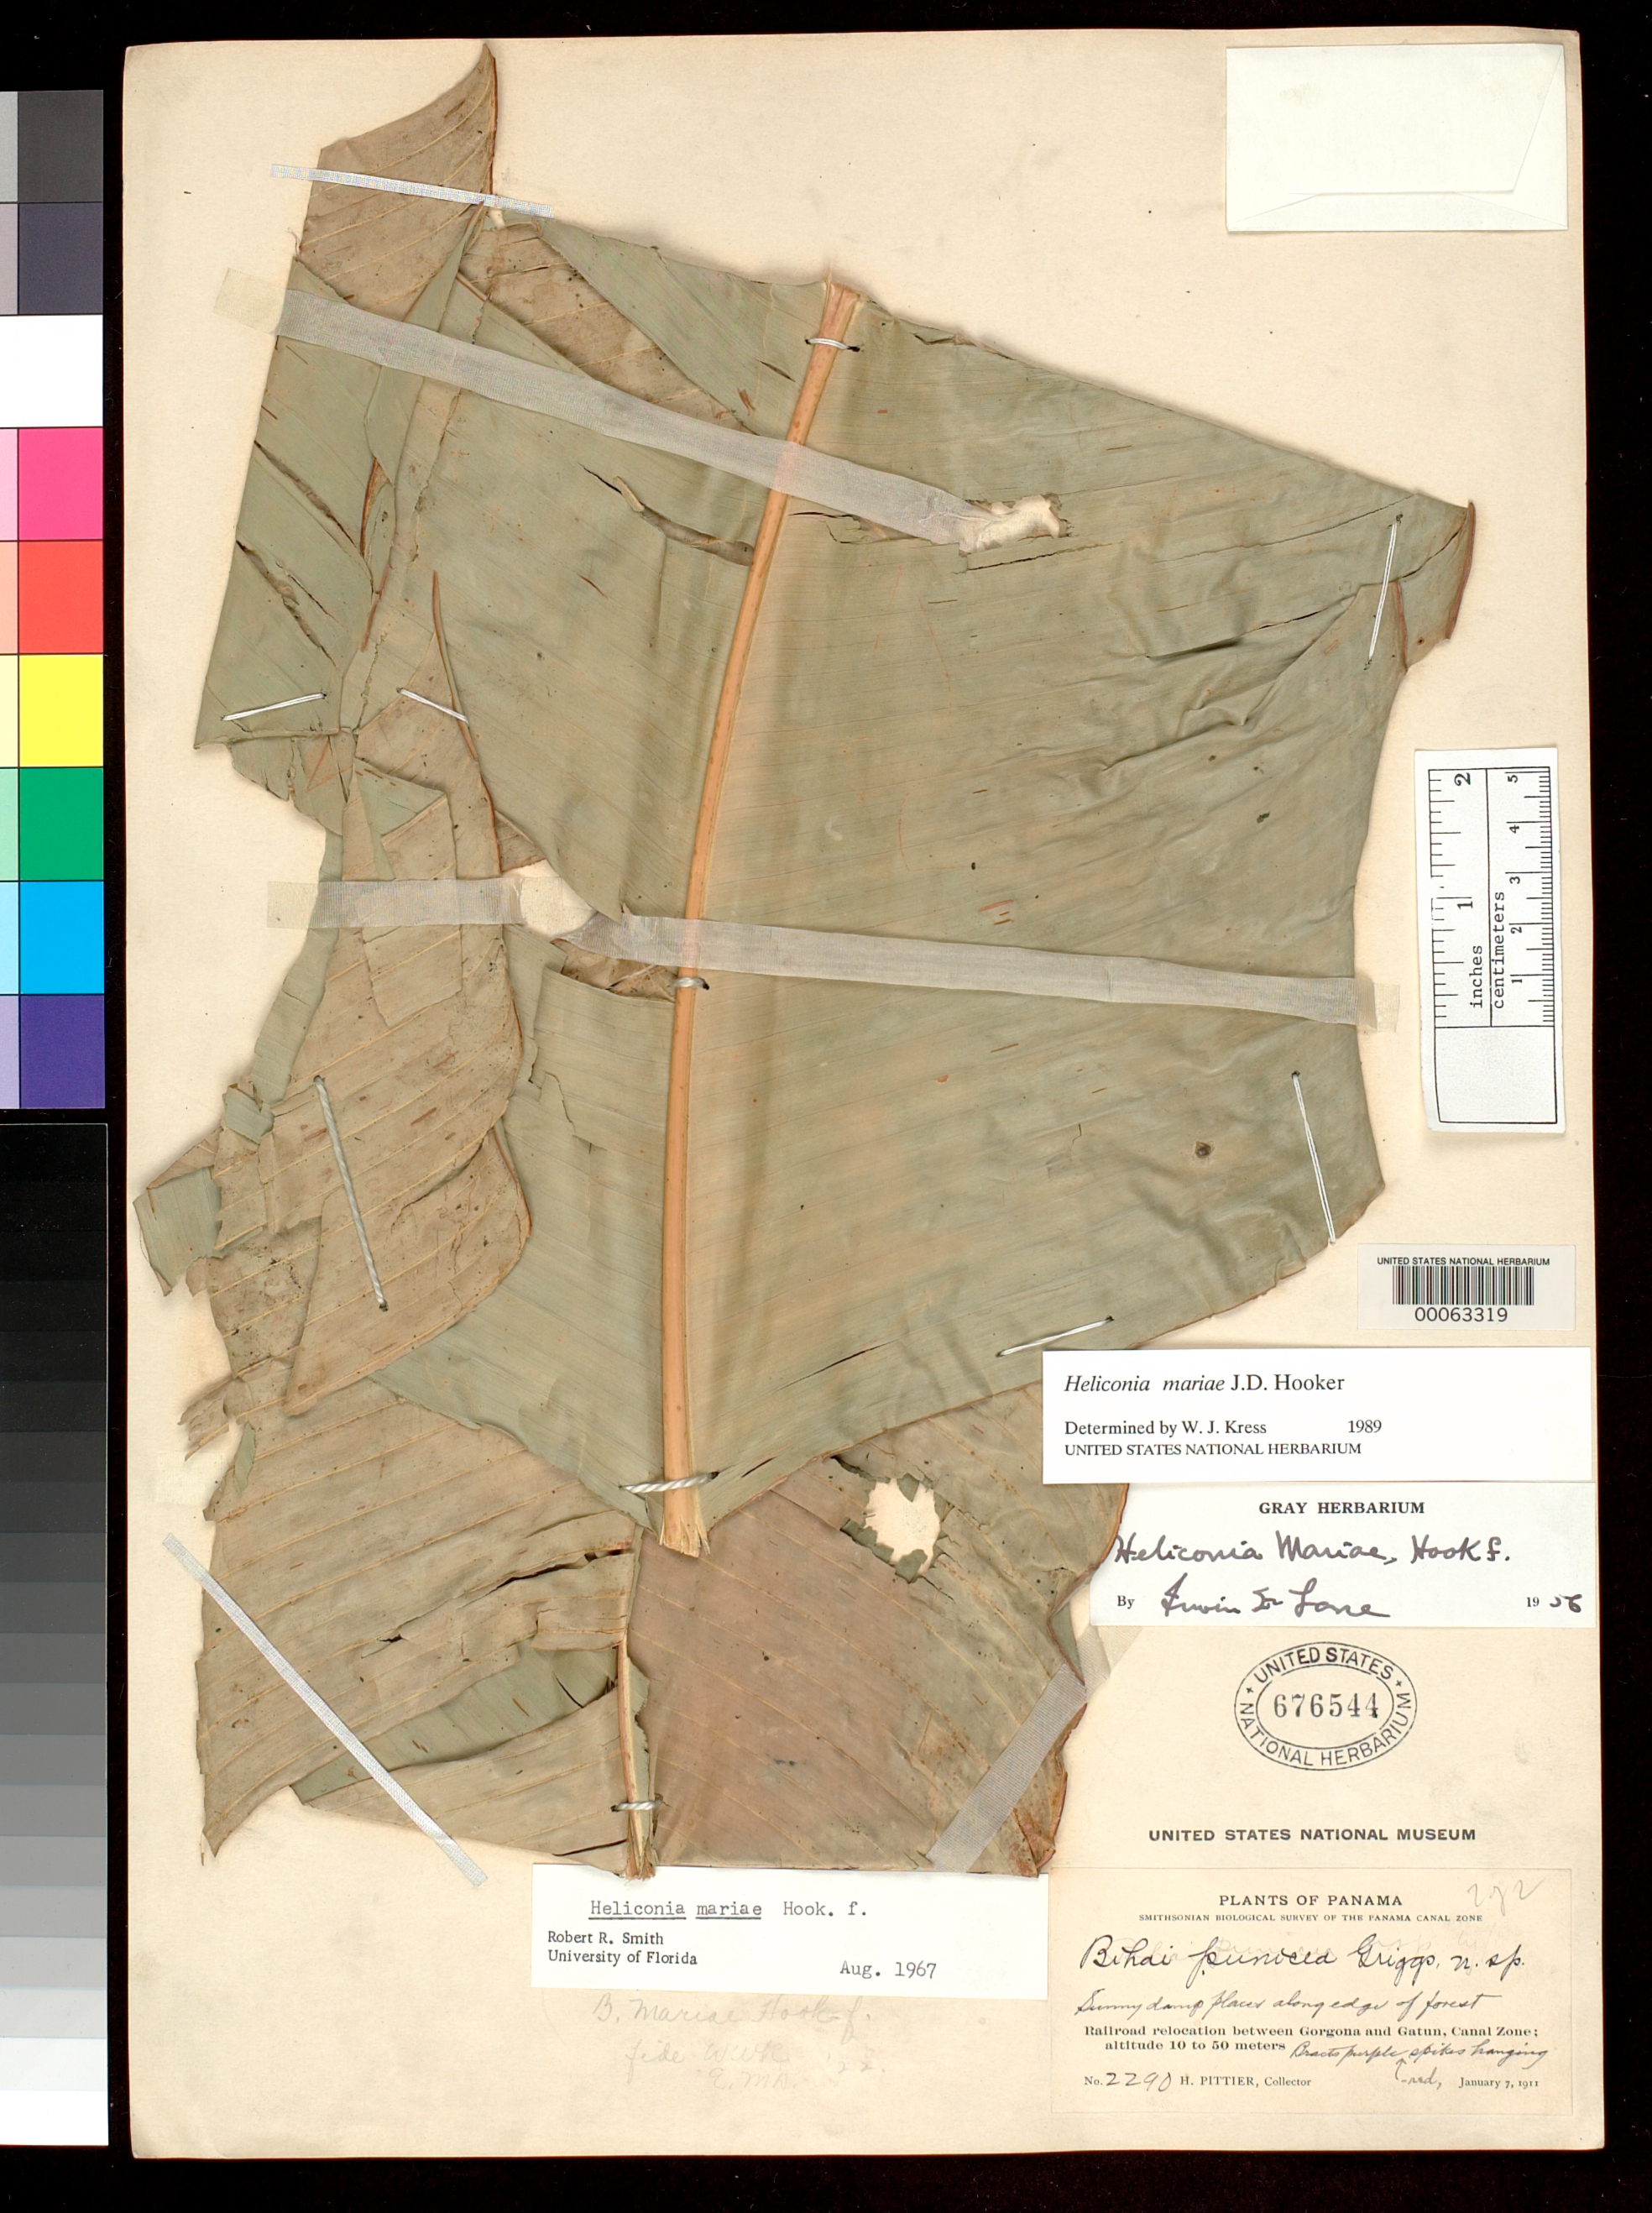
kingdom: Plantae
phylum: Tracheophyta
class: Liliopsida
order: Zingiberales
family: Heliconiaceae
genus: Bihai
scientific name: Bihai punicea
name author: R.F. Griggs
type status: Holotype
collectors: H. F. Pittier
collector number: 2290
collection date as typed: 07 Jan 1911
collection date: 1911-01-07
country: Panama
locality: Railroad relocation between Gorgona and Gatun.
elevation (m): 10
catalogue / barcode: US 676544